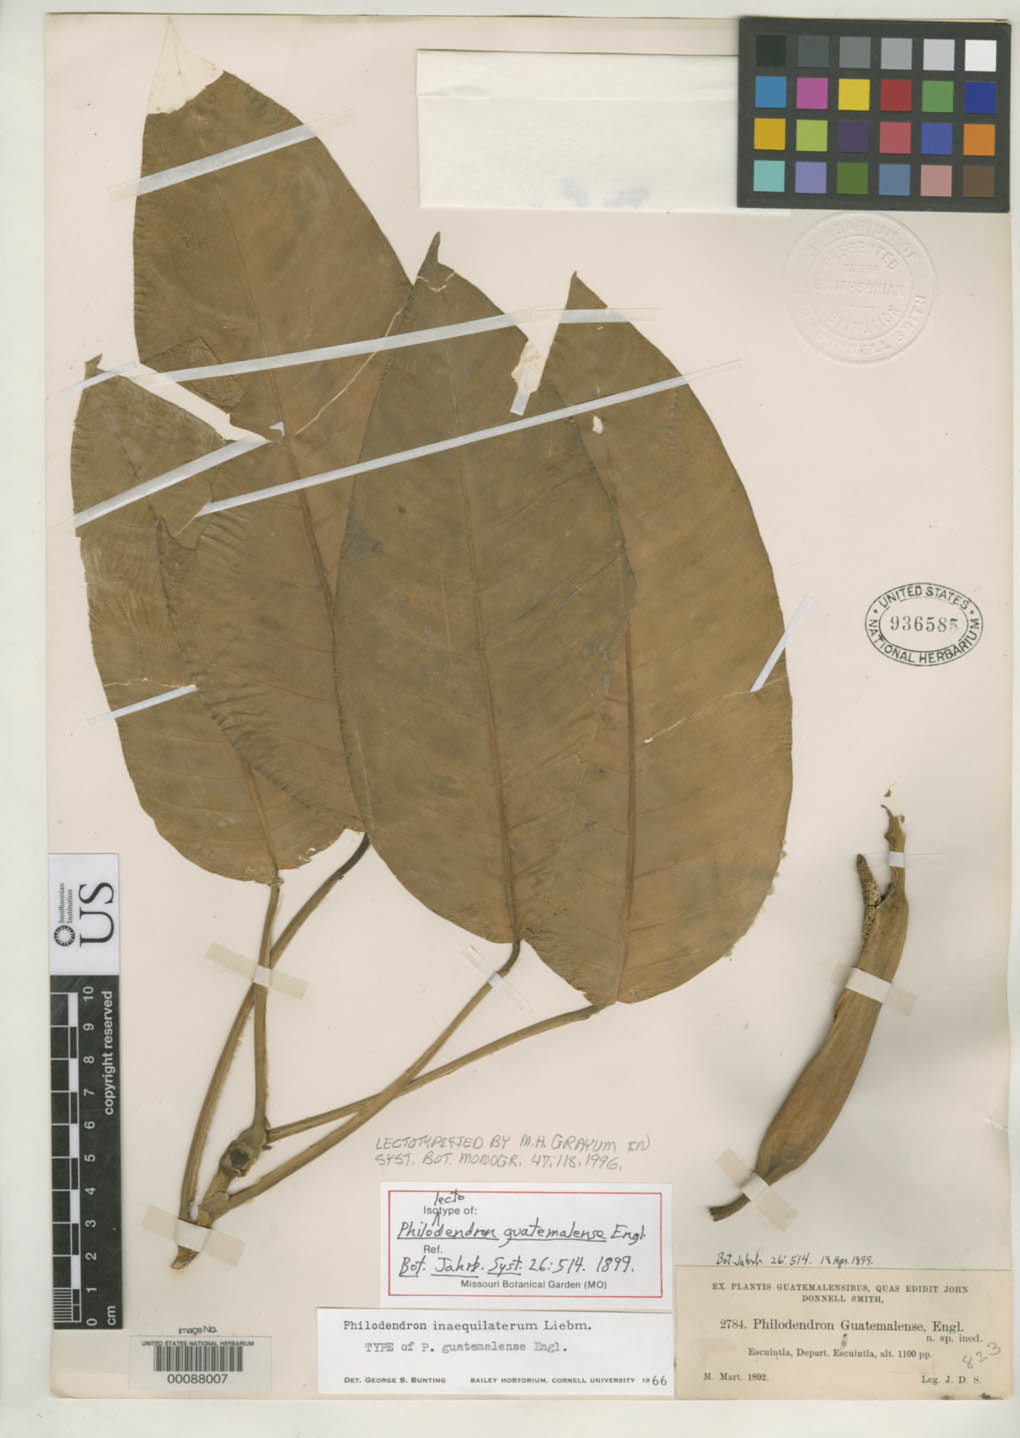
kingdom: Plantae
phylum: Tracheophyta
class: Liliopsida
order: Alismatales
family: Araceae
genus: Philodendron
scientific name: Philodendron guatemalense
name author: Engl.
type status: Isolectotype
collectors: J. Donnell Smith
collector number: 2784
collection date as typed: Mar 1892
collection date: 1892-03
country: Guatemala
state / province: Escuintla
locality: Escuintla.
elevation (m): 1100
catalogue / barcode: US 936585